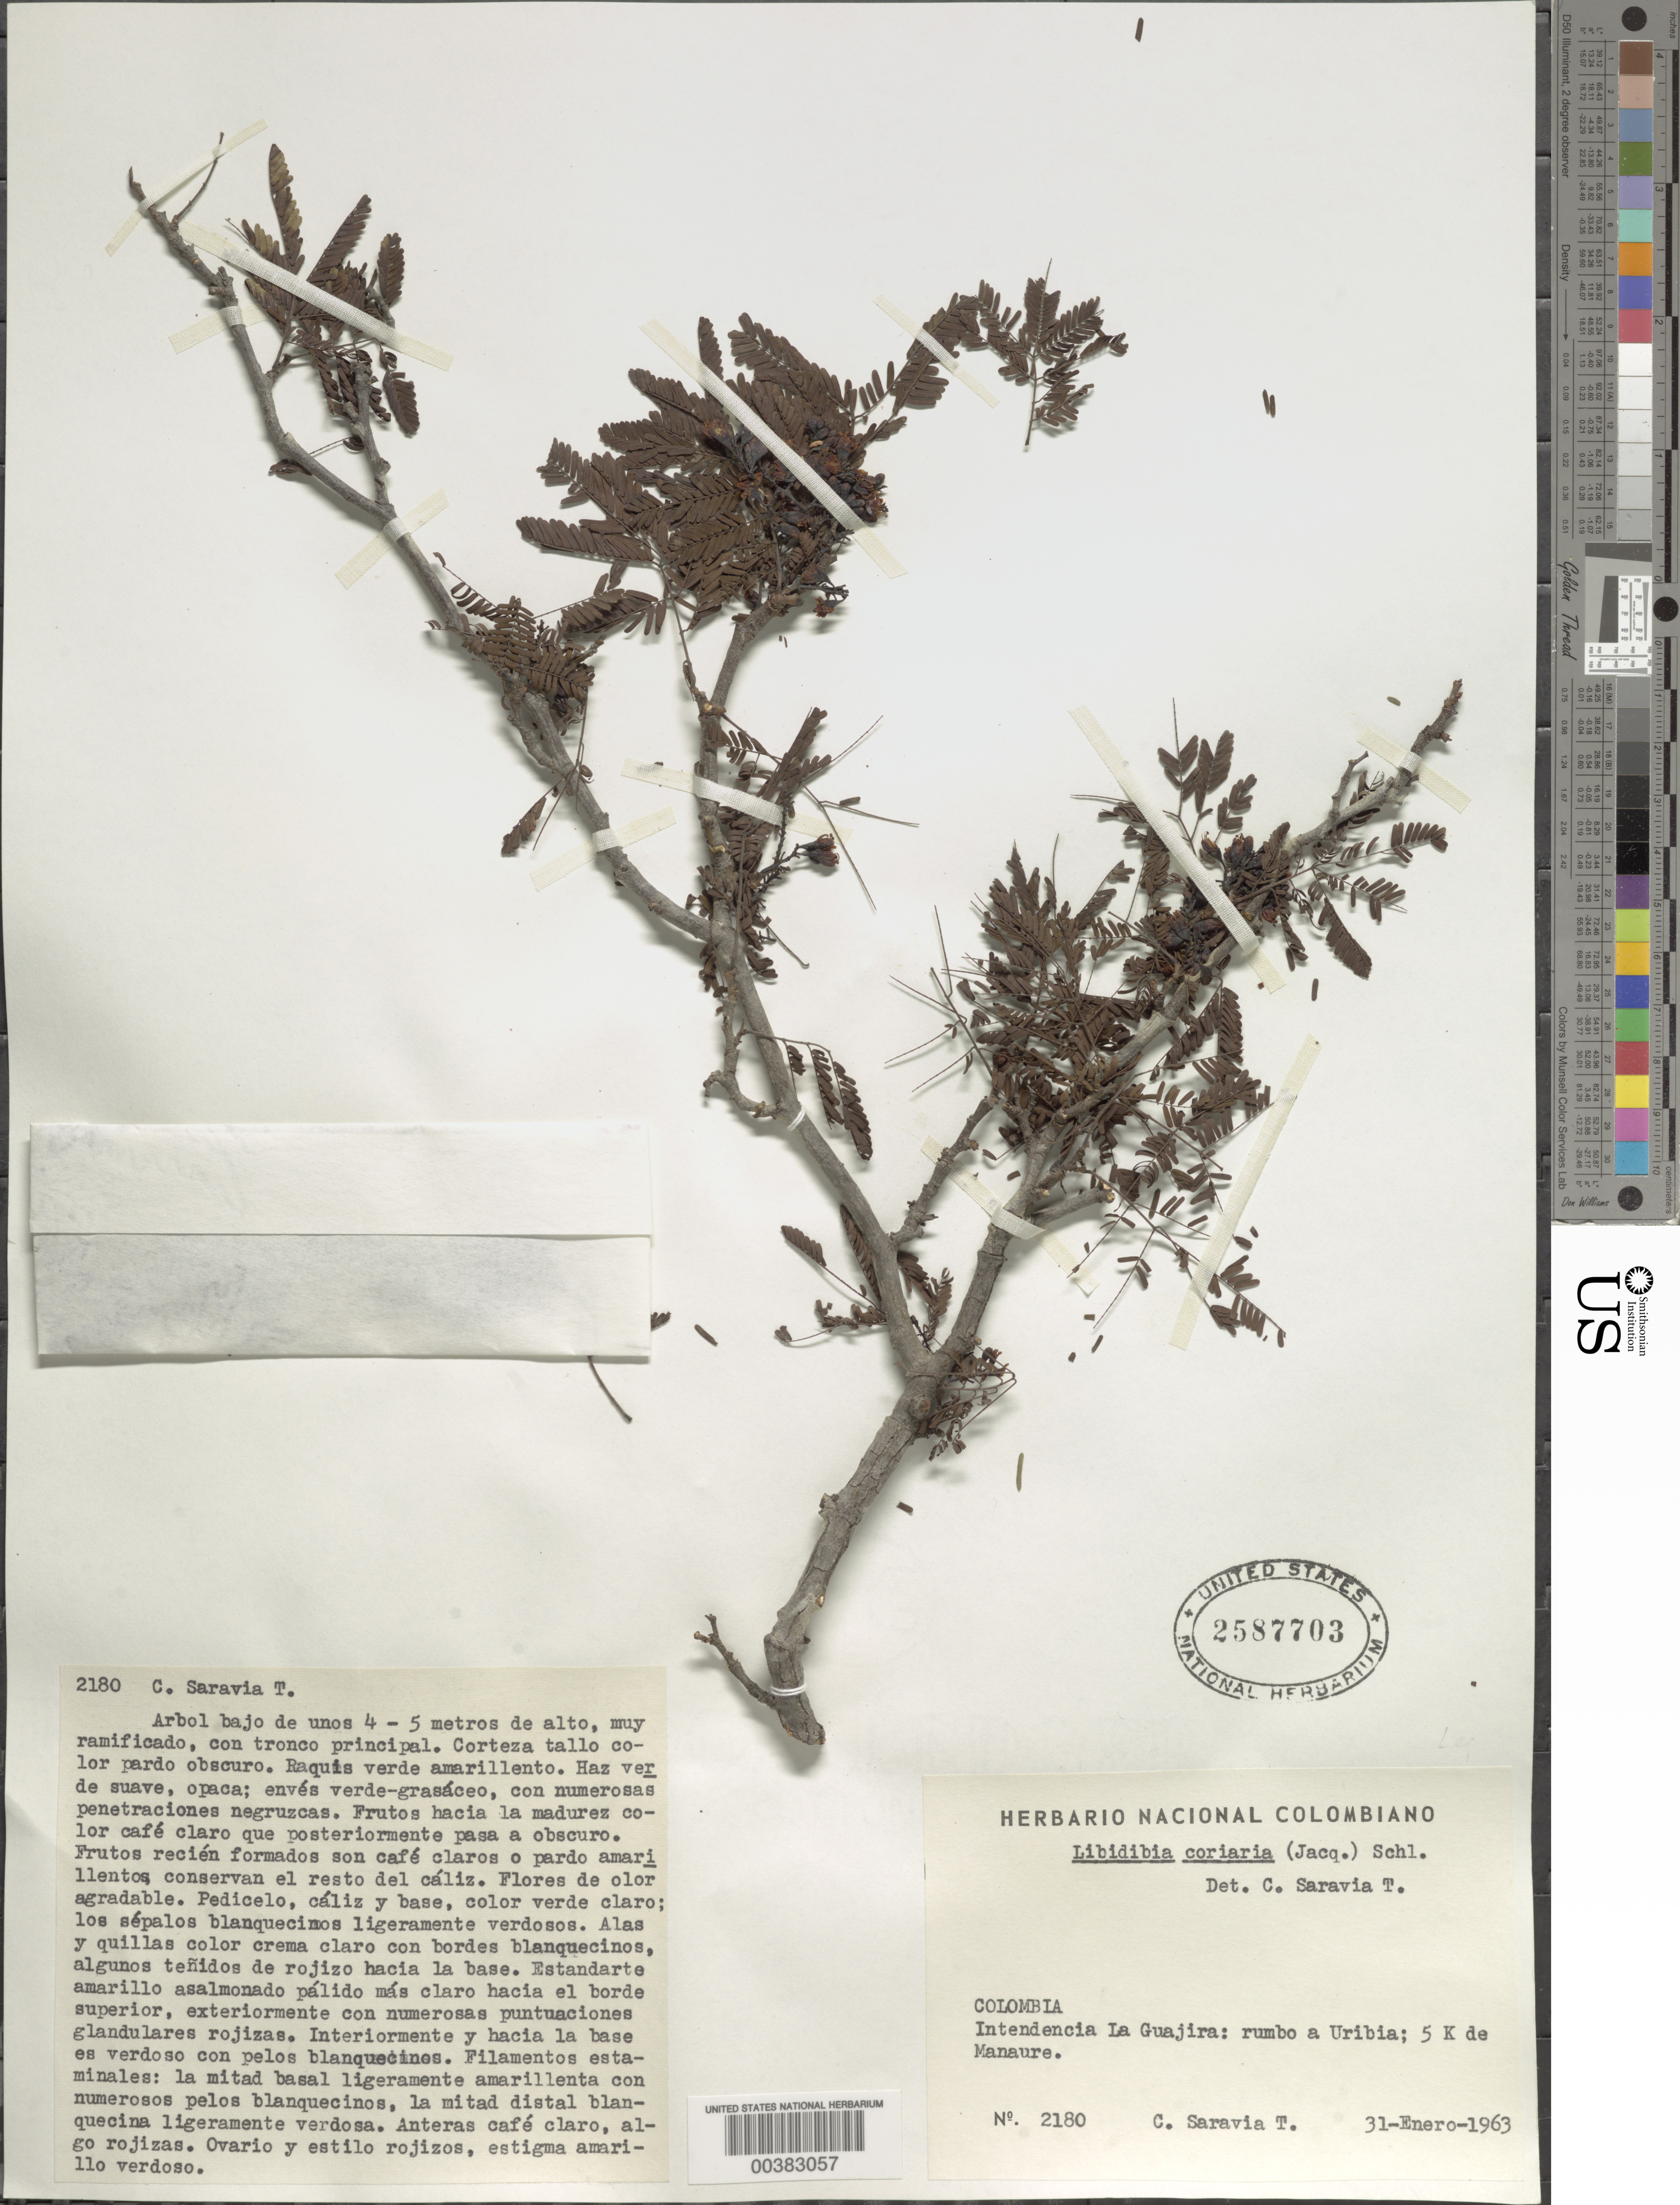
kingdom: Plantae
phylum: Tracheophyta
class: Magnoliopsida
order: Fabales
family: Fabaceae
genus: Libidibia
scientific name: Libidibia coriaria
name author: (Jacq.) Schltdl.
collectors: C. Saravia T.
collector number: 2180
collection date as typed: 31 Jan 1963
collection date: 1963-01-31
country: Colombia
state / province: La Guajira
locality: Rumbo a Uribia; 5 km de Manaure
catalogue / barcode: US 2587703